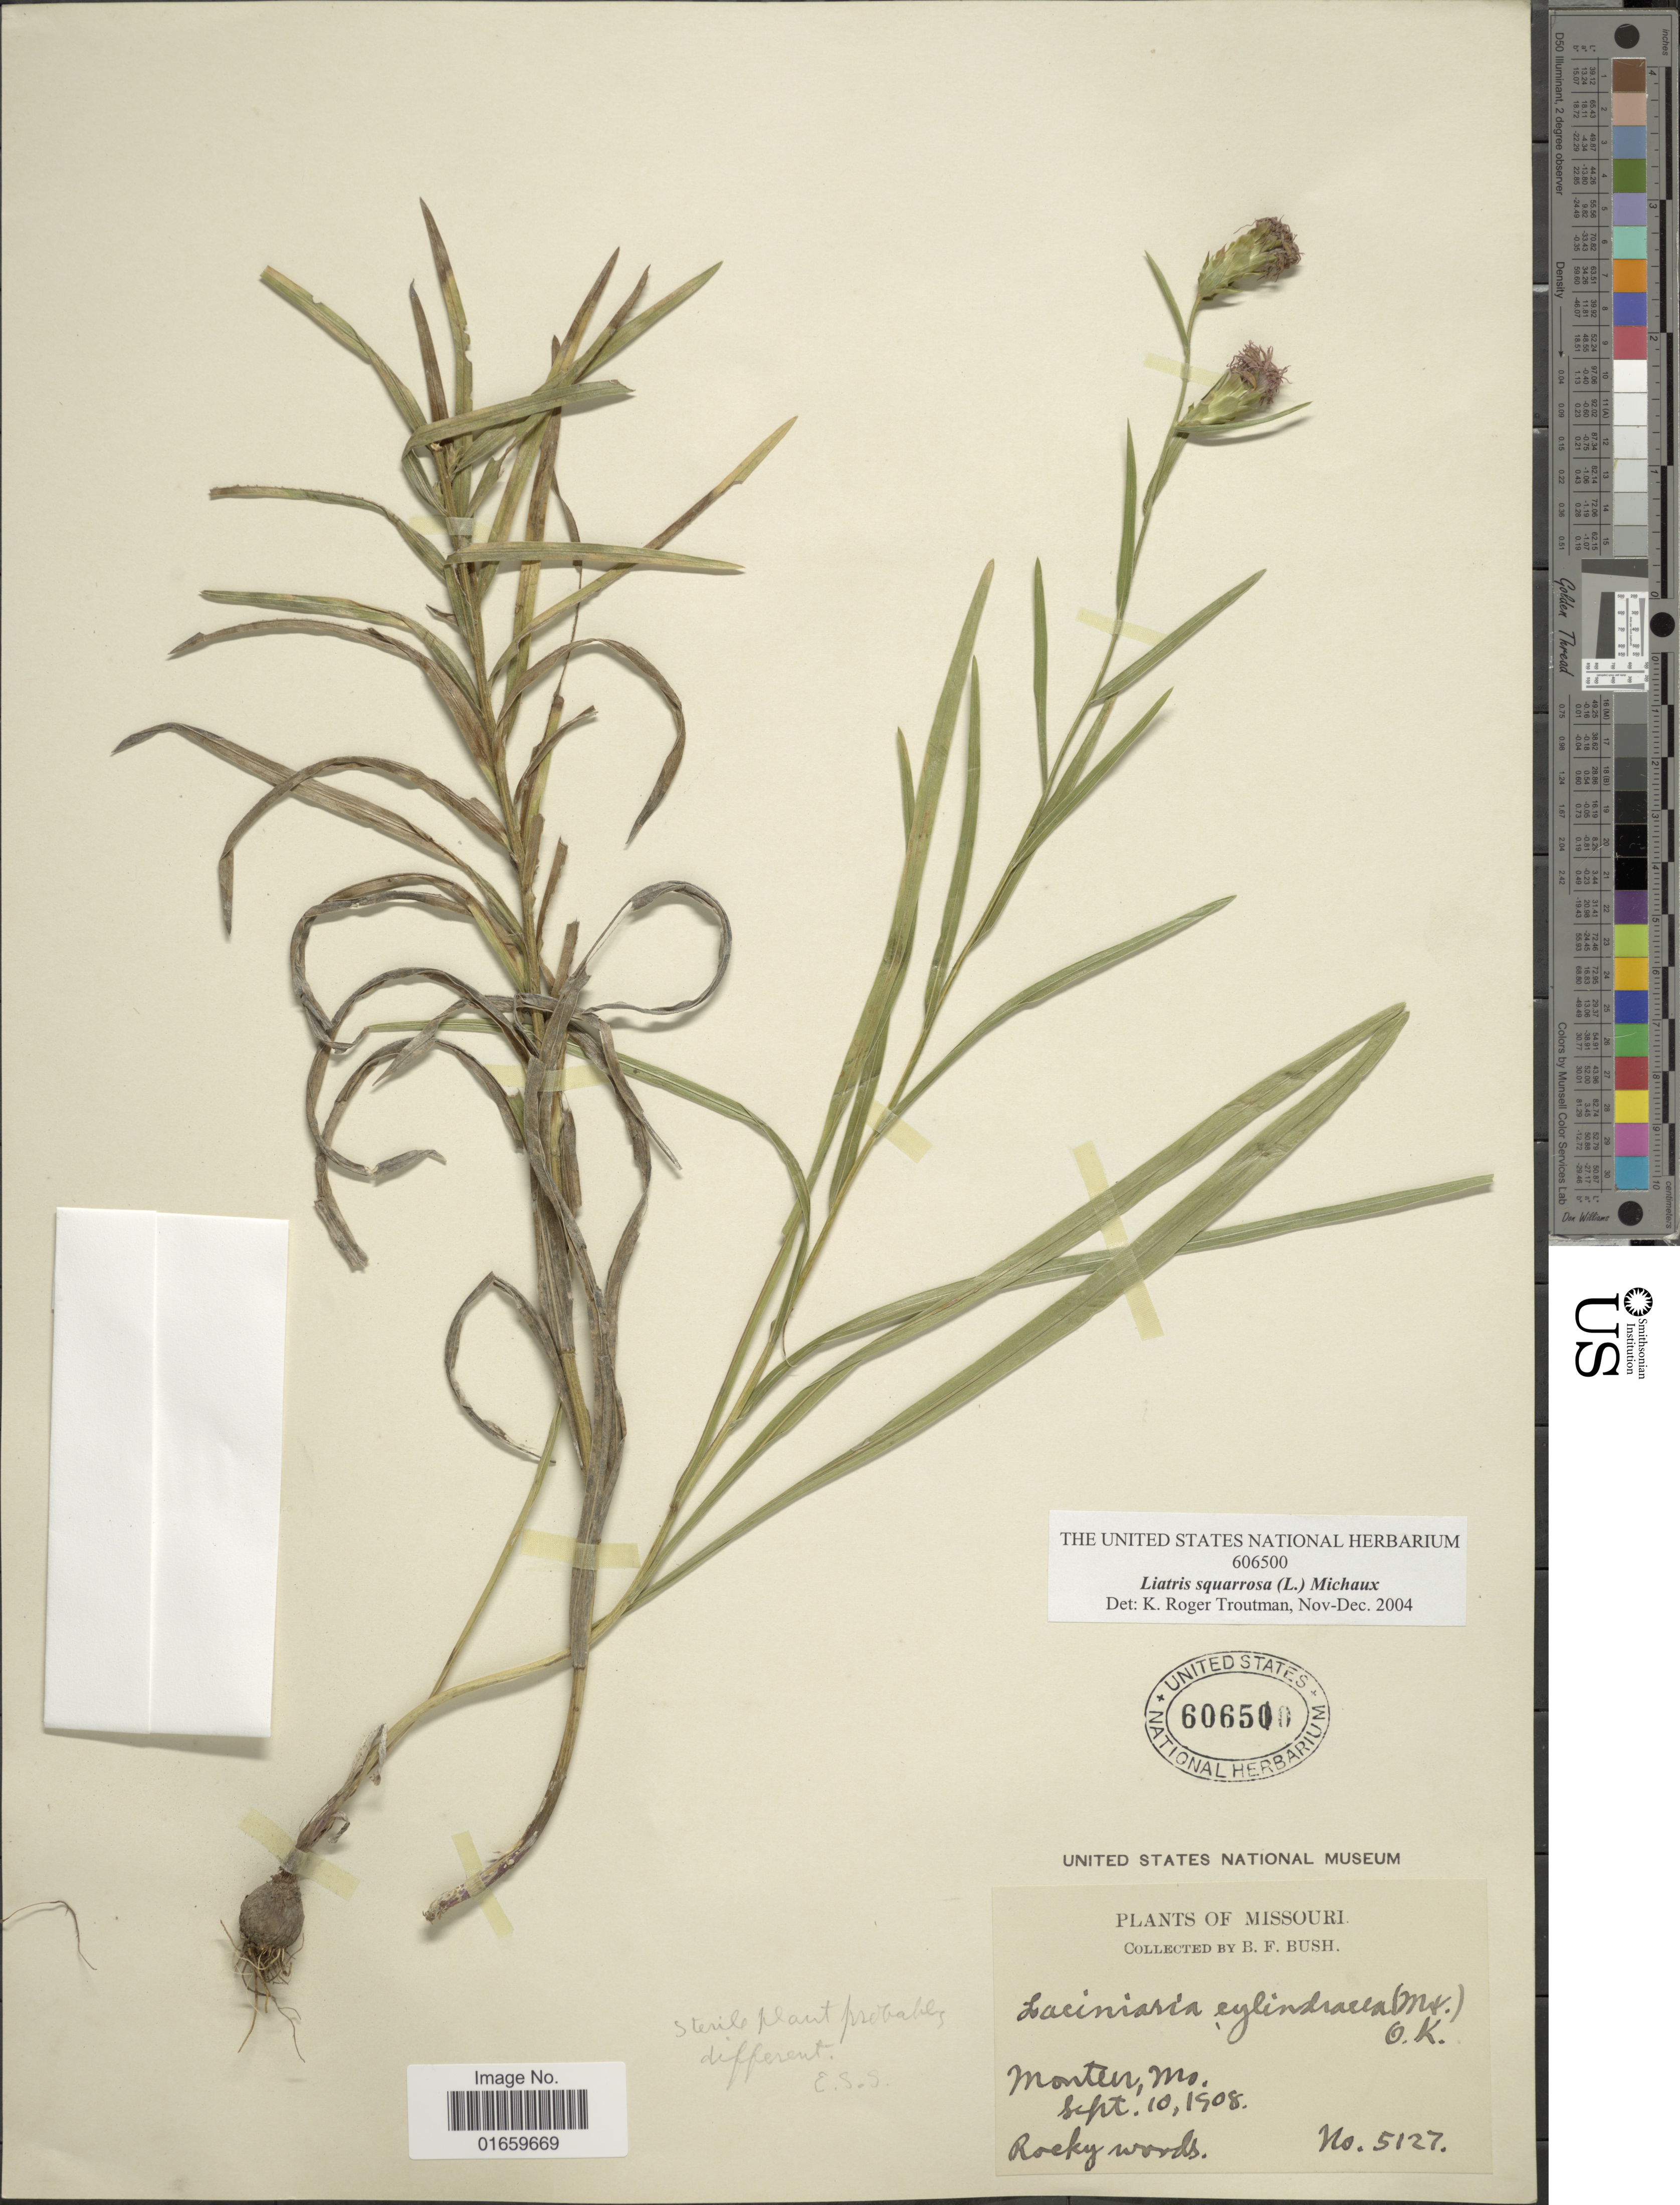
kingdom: Plantae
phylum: Tracheophyta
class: Magnoliopsida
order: Asterales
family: Asteraceae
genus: Liatris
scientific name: Liatris squarrosa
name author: (L.) Michx.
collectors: B. F. Bush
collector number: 5127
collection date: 1908-09-10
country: United States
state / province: Missouri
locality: Monten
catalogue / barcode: US 606510